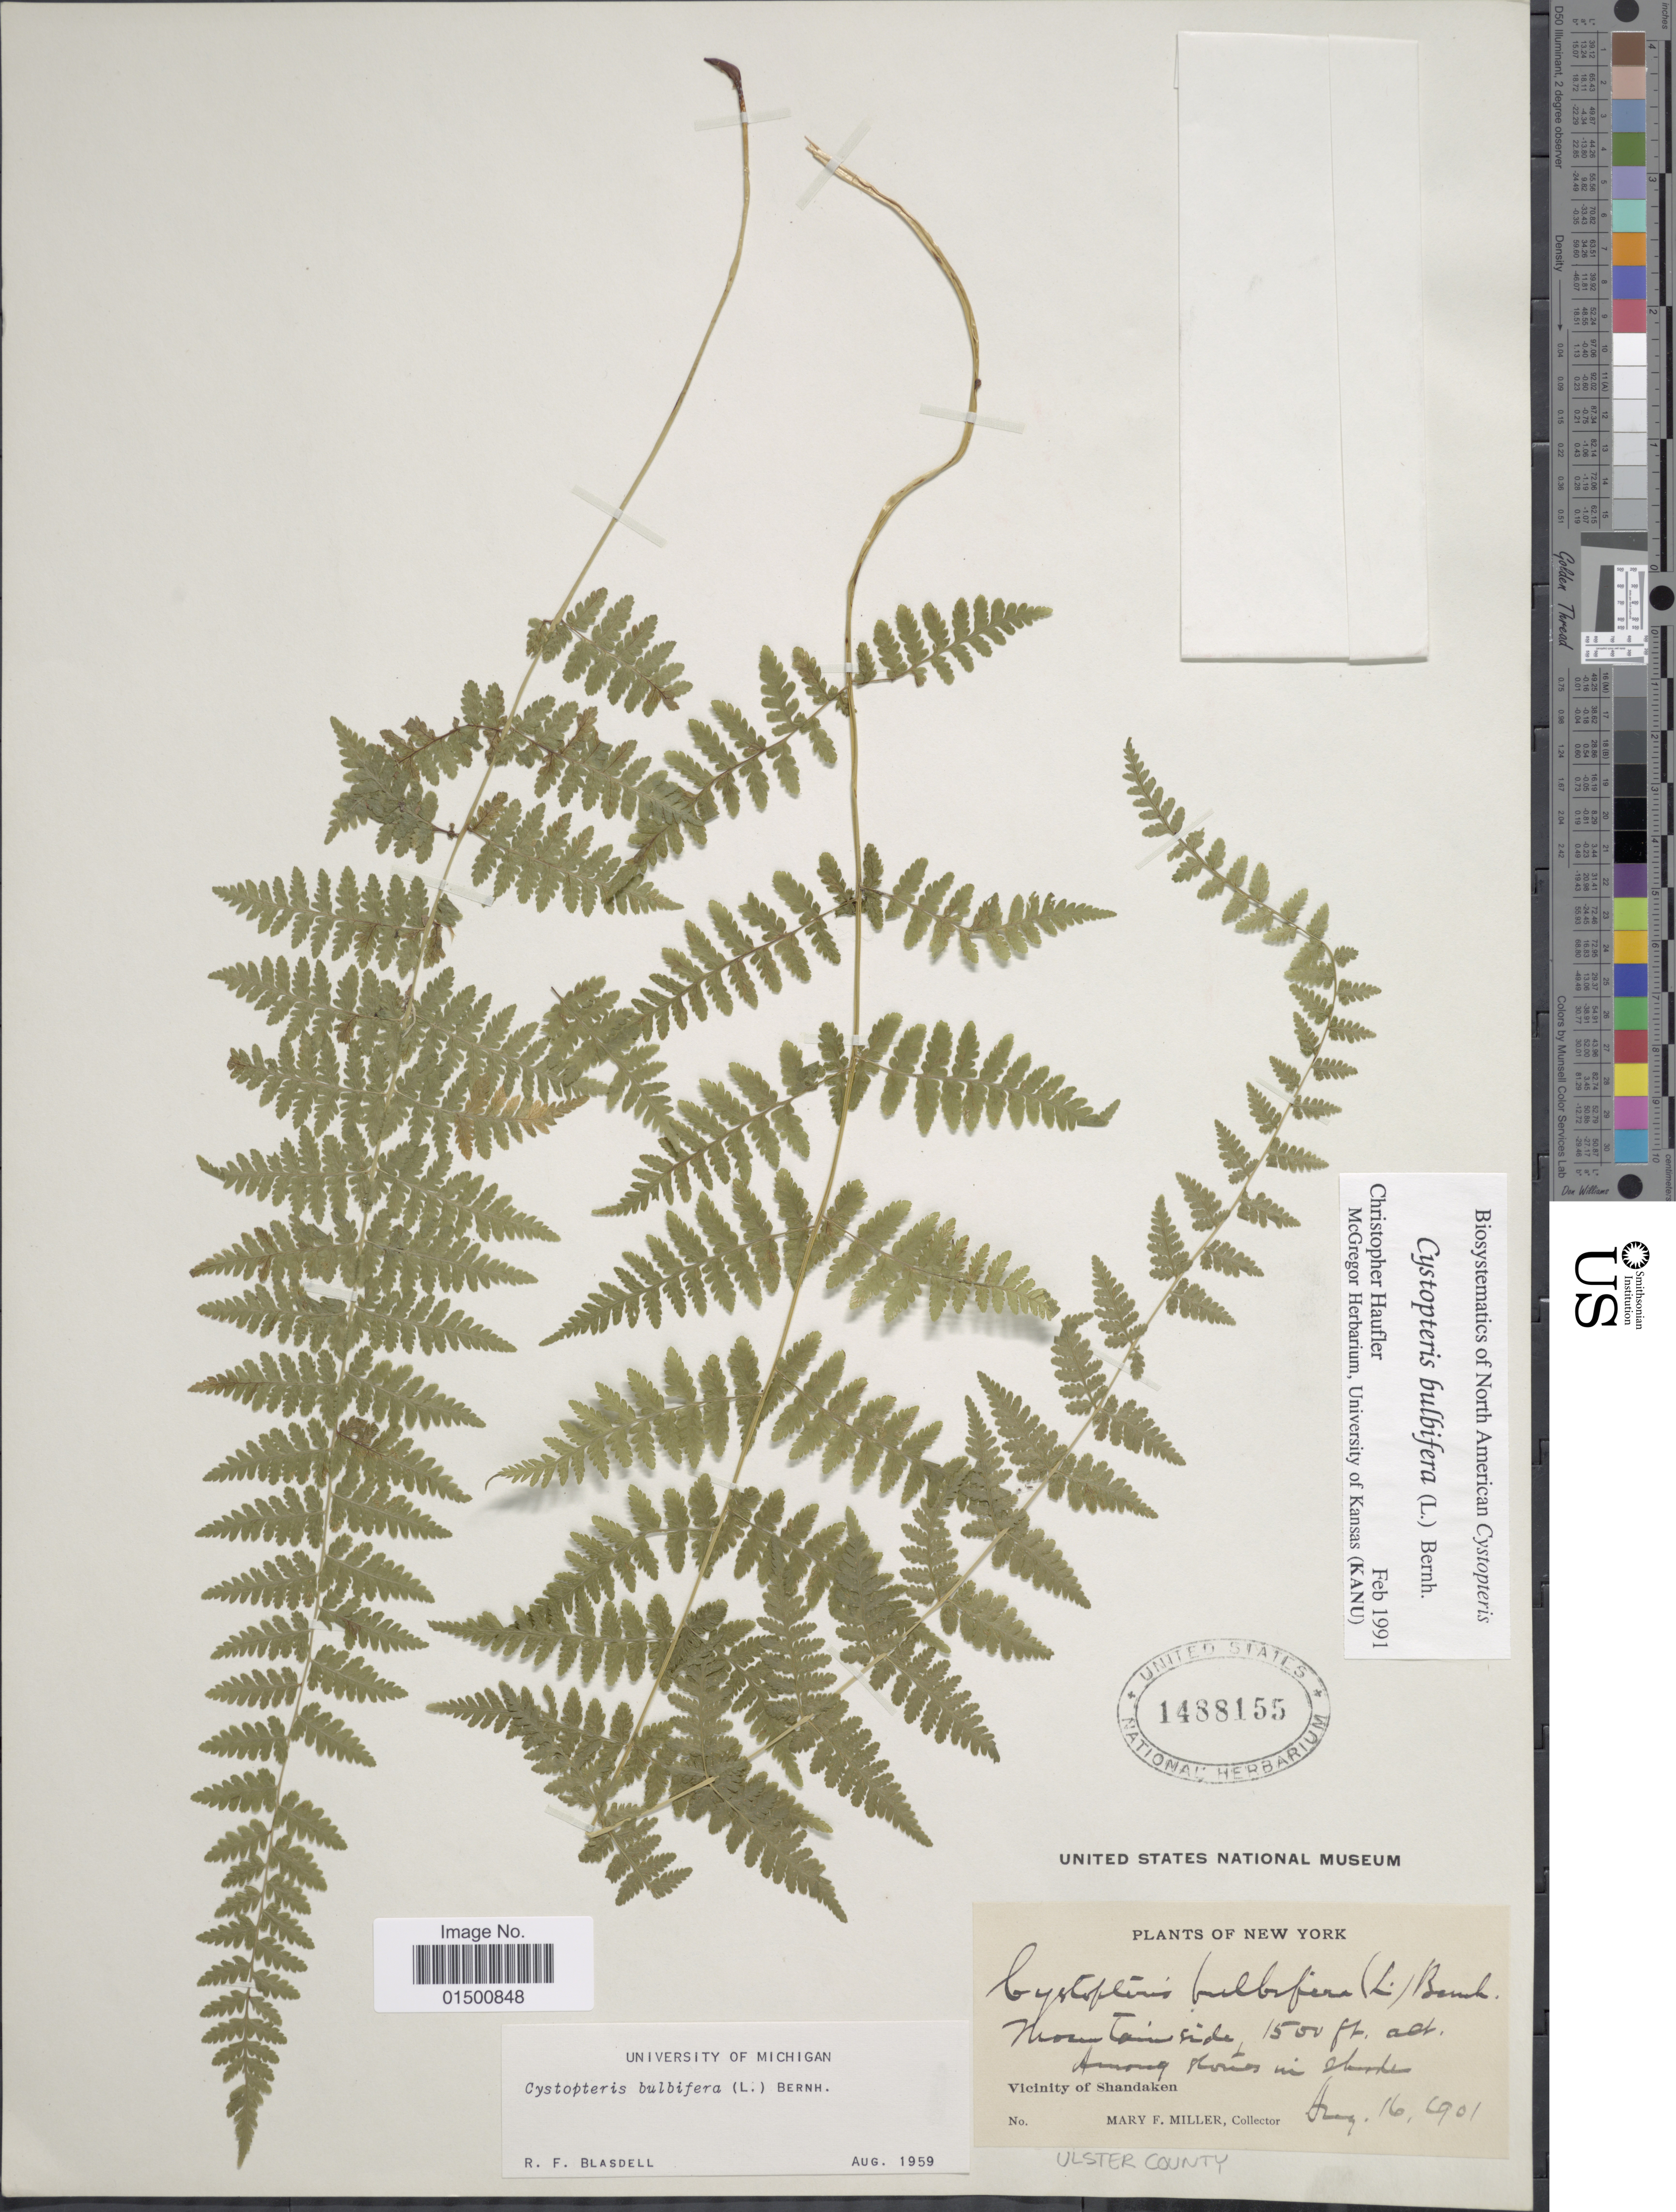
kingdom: Plantae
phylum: Tracheophyta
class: Polypodiopsida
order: Polypodiales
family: Cystopteridaceae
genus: Cystopteris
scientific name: Cystopteris bulbifera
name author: (L.) Bernh.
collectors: M. F. Miller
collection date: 1901-08-16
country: United States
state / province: New York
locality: Vicinity of Shandaken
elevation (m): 457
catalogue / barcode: US 1488155